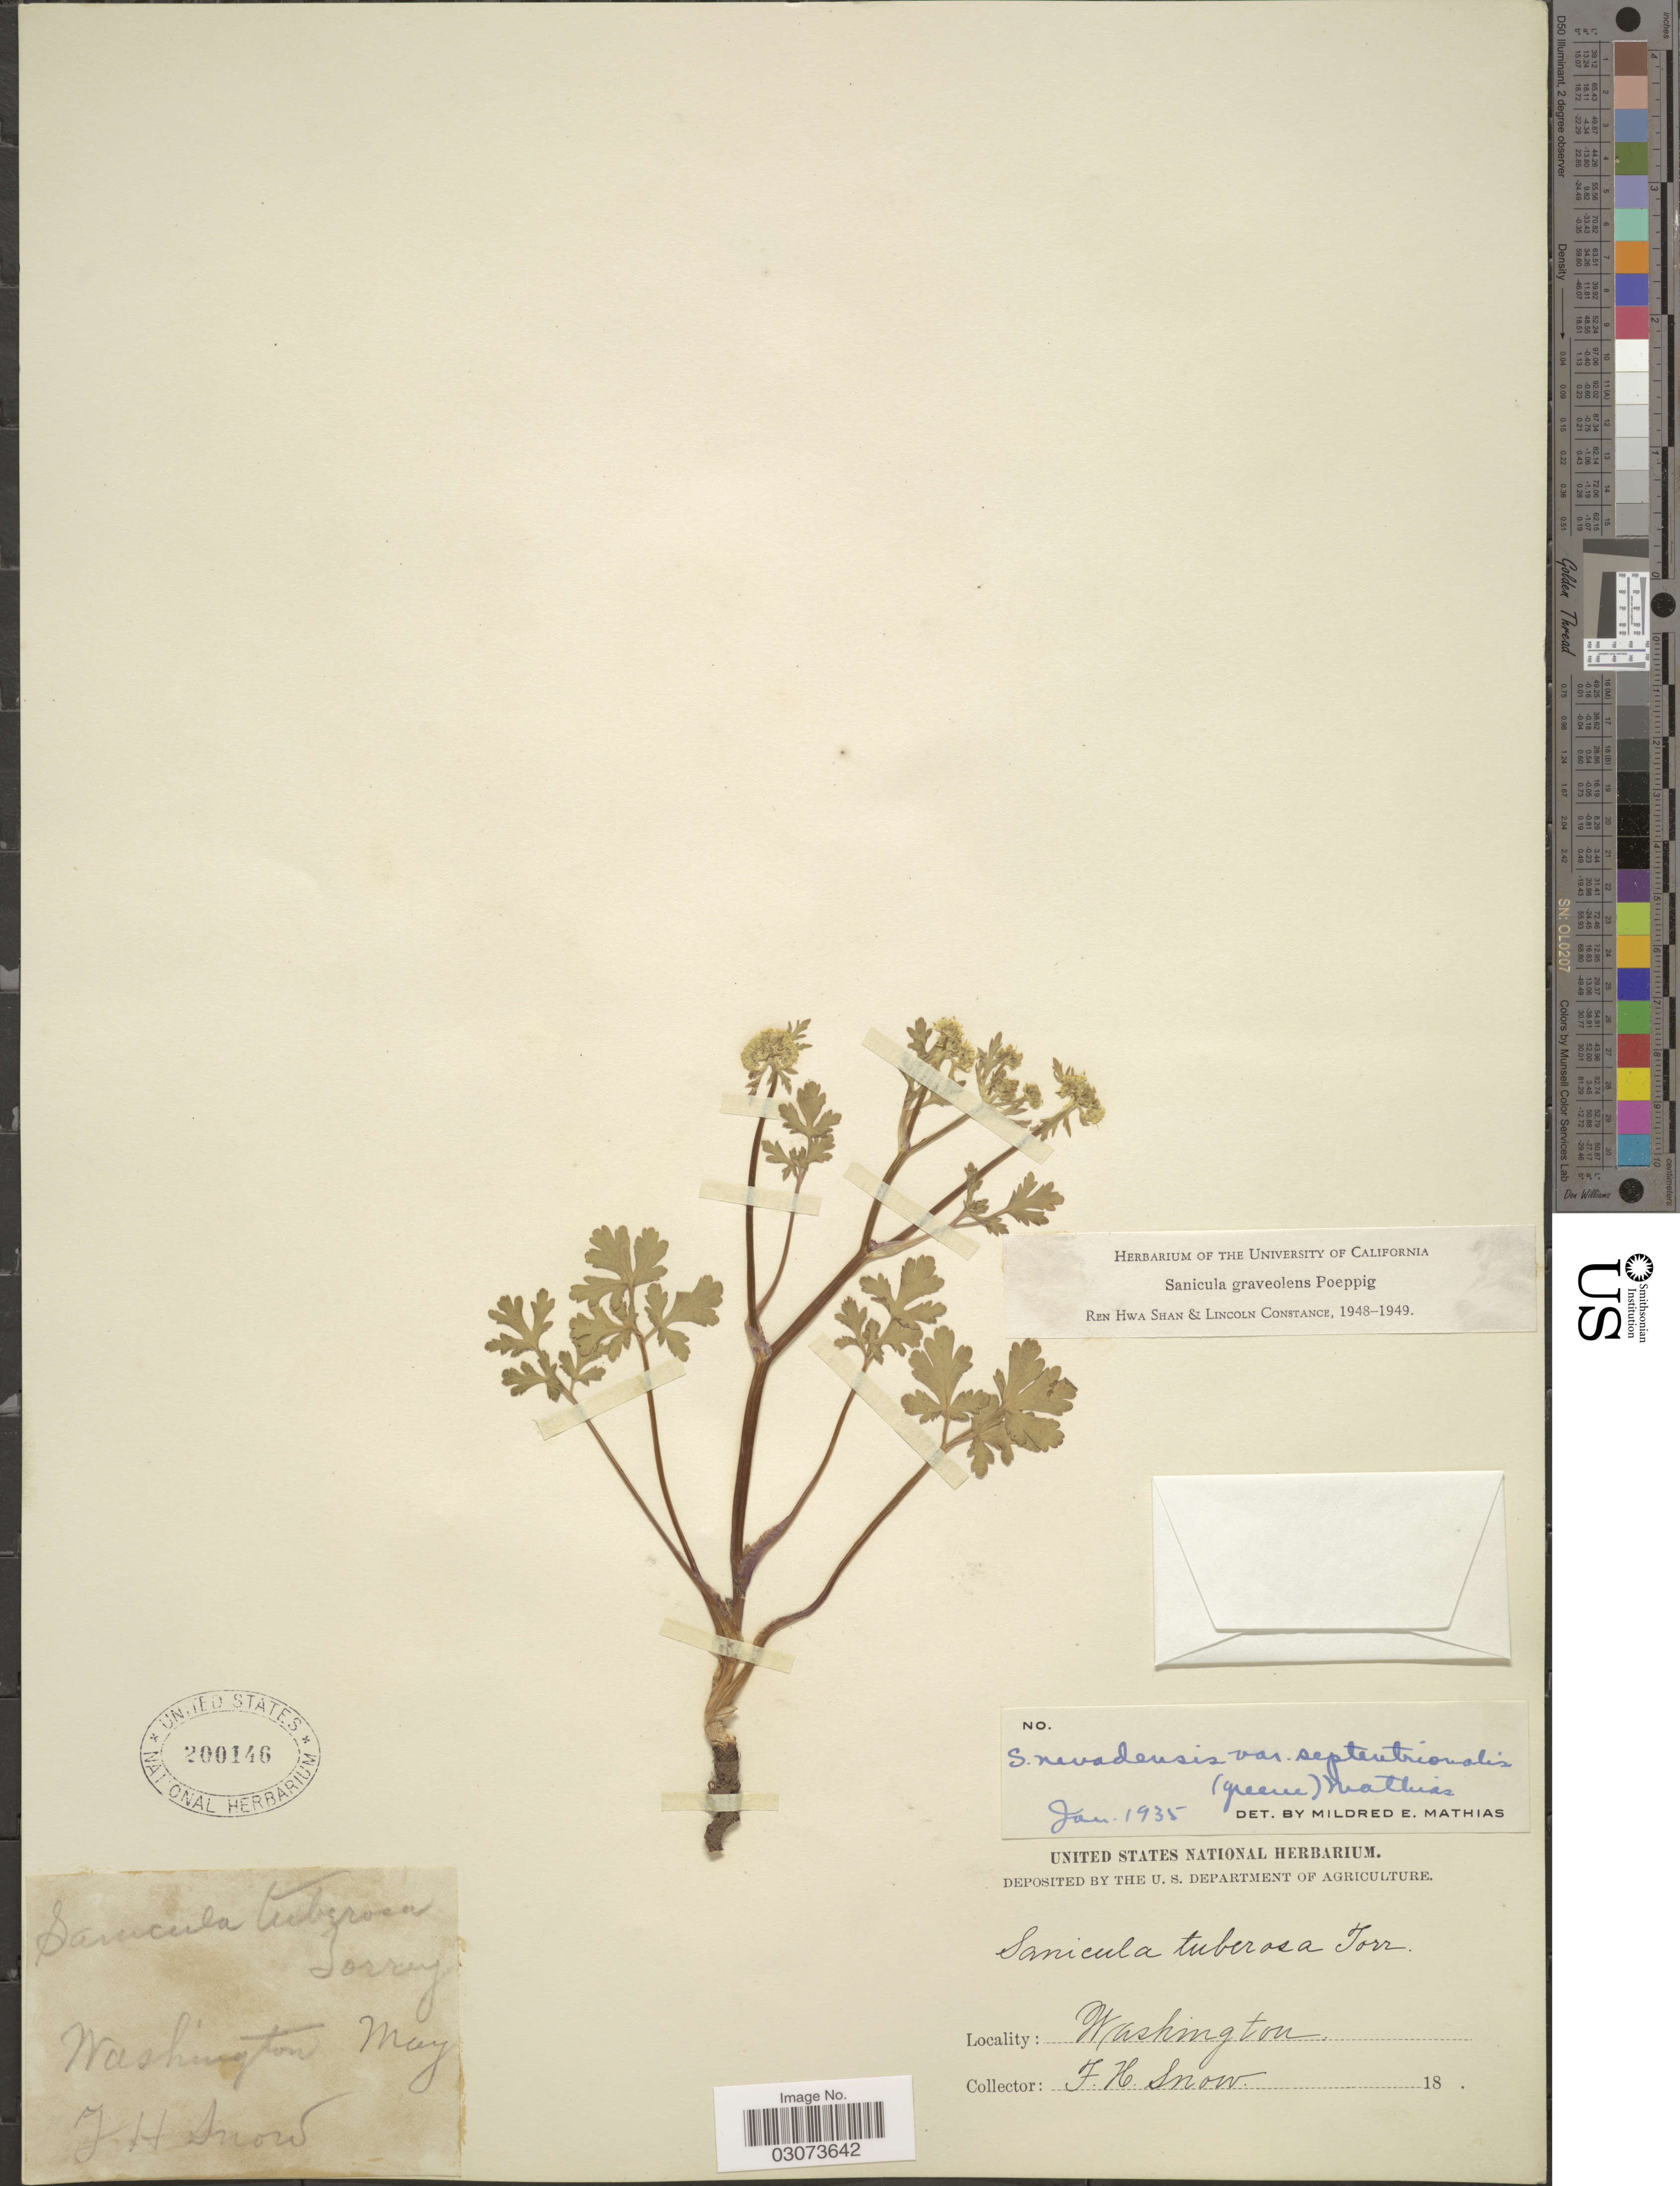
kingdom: Plantae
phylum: Tracheophyta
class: Magnoliopsida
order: Apiales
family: Apiaceae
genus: Sanicula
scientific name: Sanicula graveolens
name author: Poepp. ex DC.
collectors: F. H. Snow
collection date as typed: May 18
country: United States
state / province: Washington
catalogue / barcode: US 200146